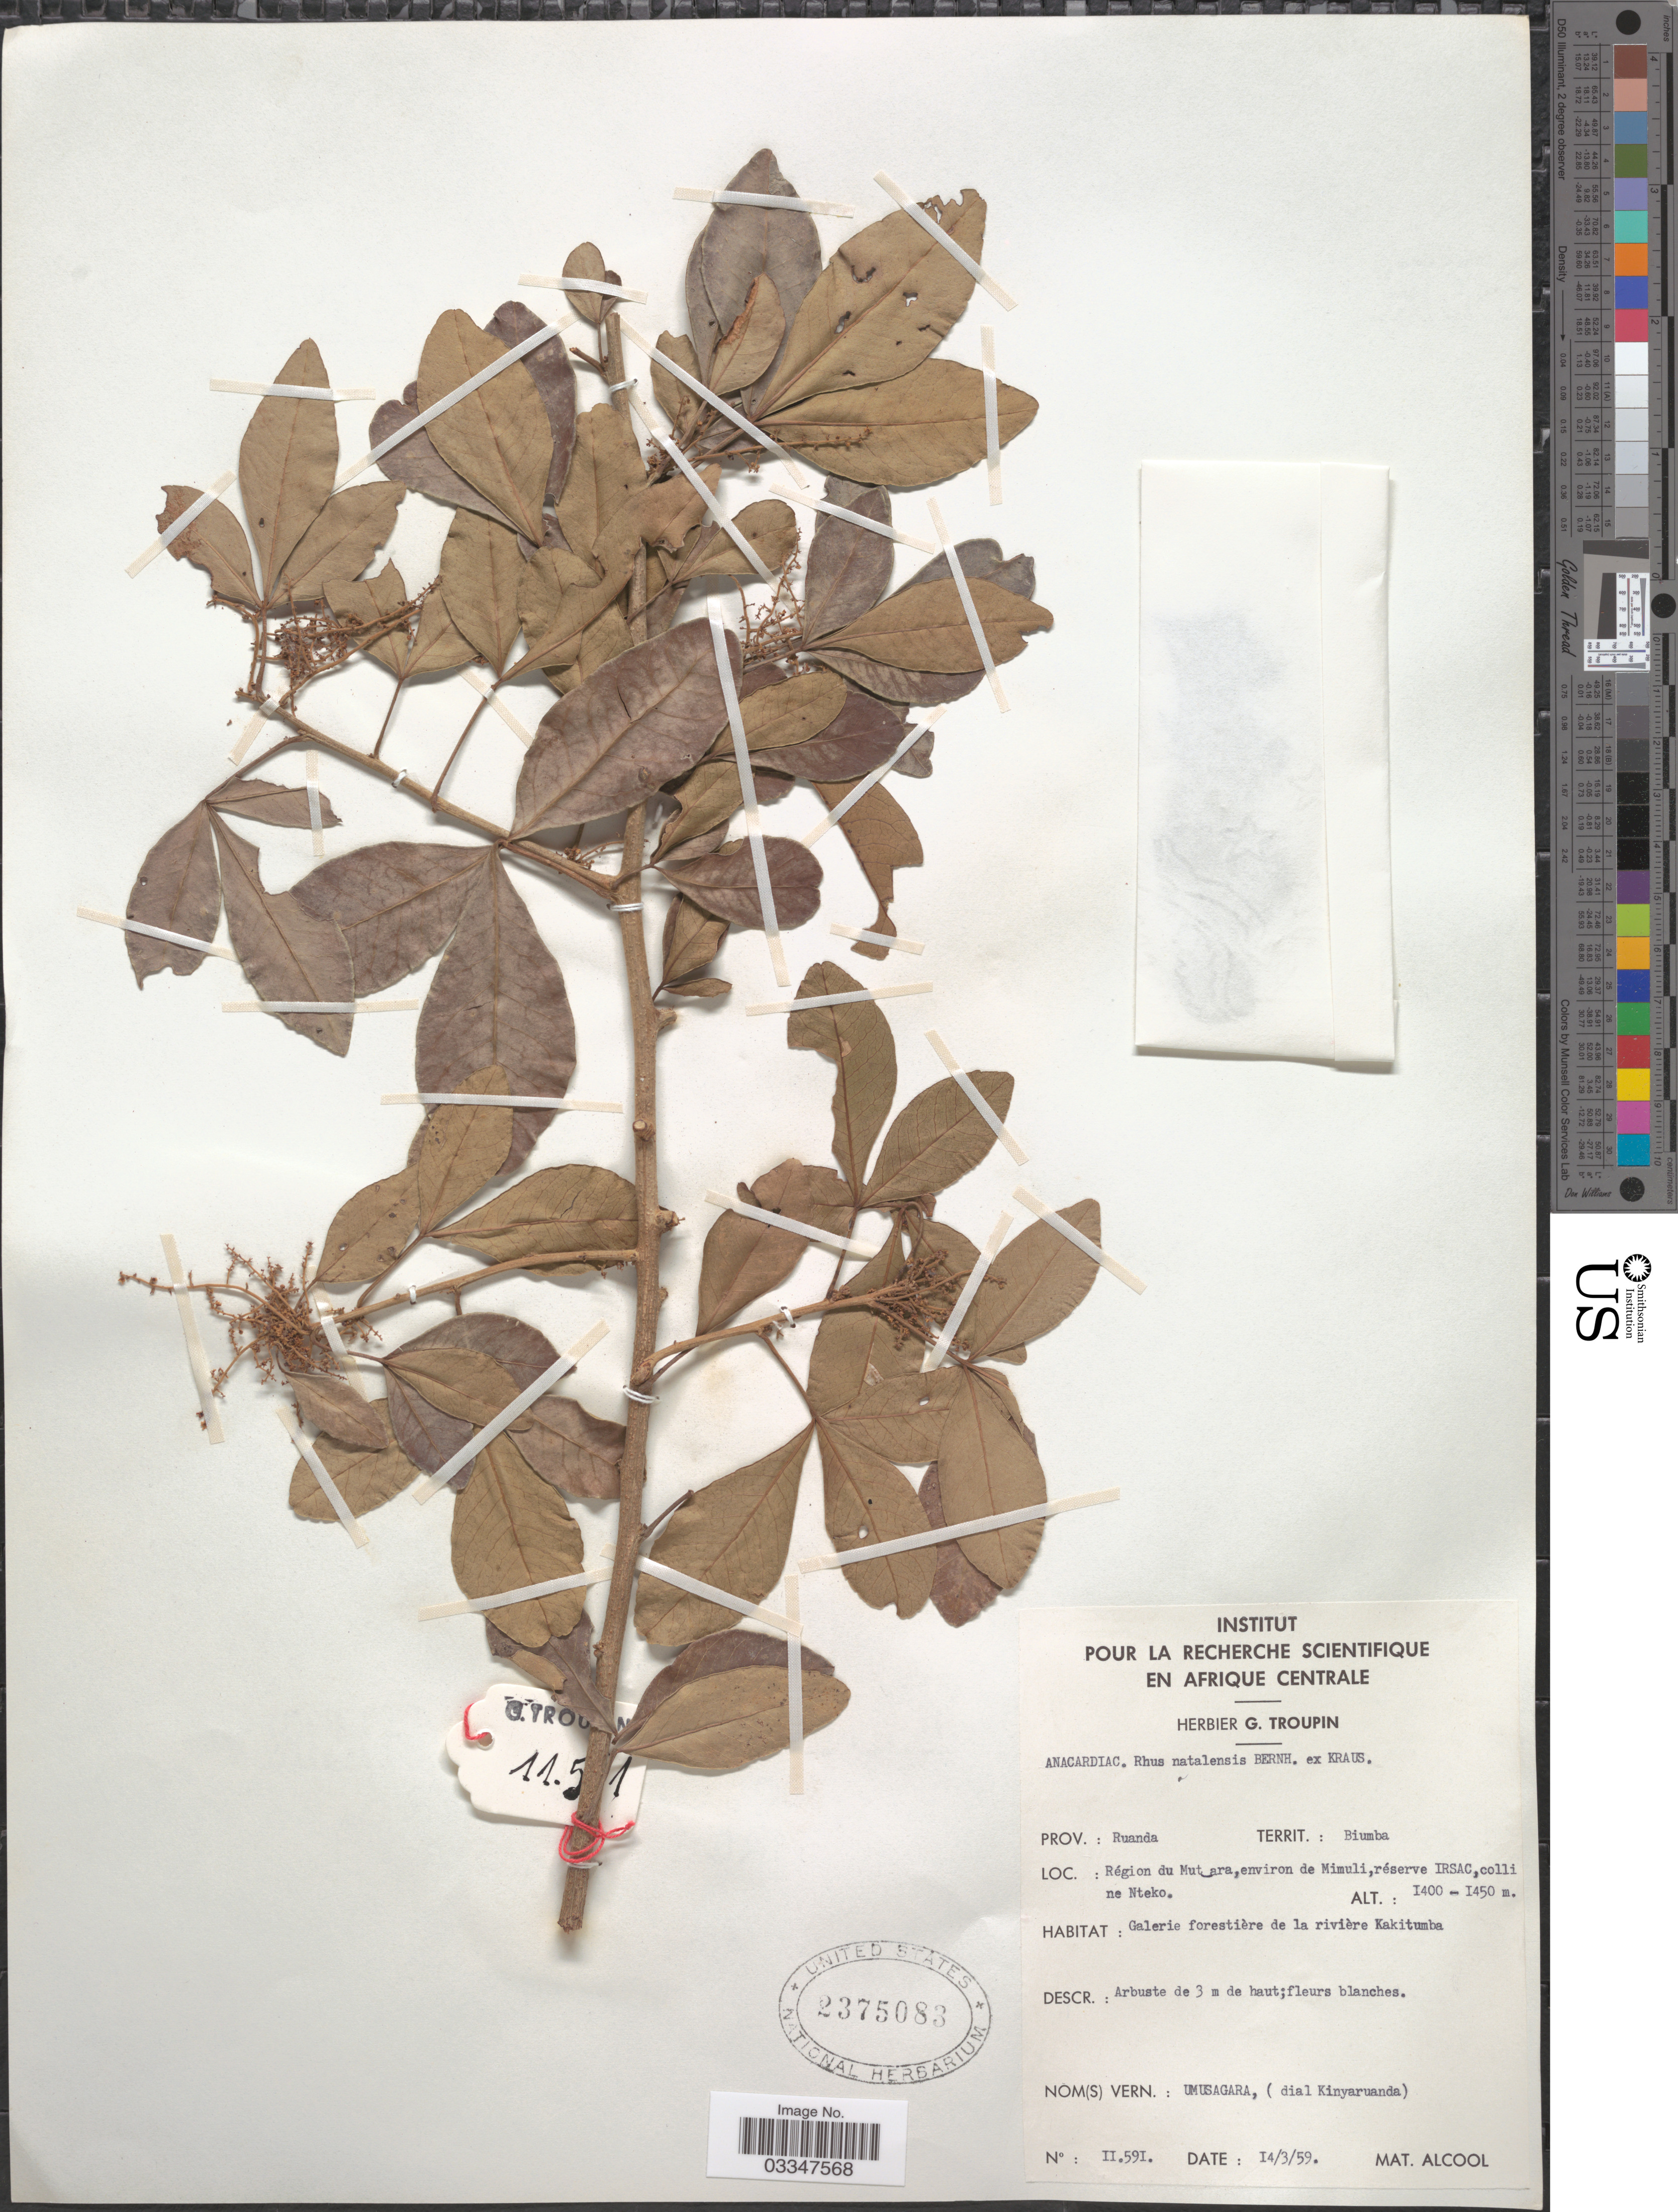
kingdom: Plantae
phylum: Tracheophyta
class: Magnoliopsida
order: Sapindales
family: Anacardiaceae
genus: Rhus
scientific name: Rhus natalensis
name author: Bernh.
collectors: ex herb. G. Troupin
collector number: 11591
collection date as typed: Transcribed d/m/y: 14/3/59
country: Rwanda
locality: Prov.: Ruanda Territ.: Biumba. Région du Mutara, environ de Mimuli, réserve IRSAC, colline Nteko. Galerie forestière de la rivière Kakitumba.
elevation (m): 1400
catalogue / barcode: US 2375083